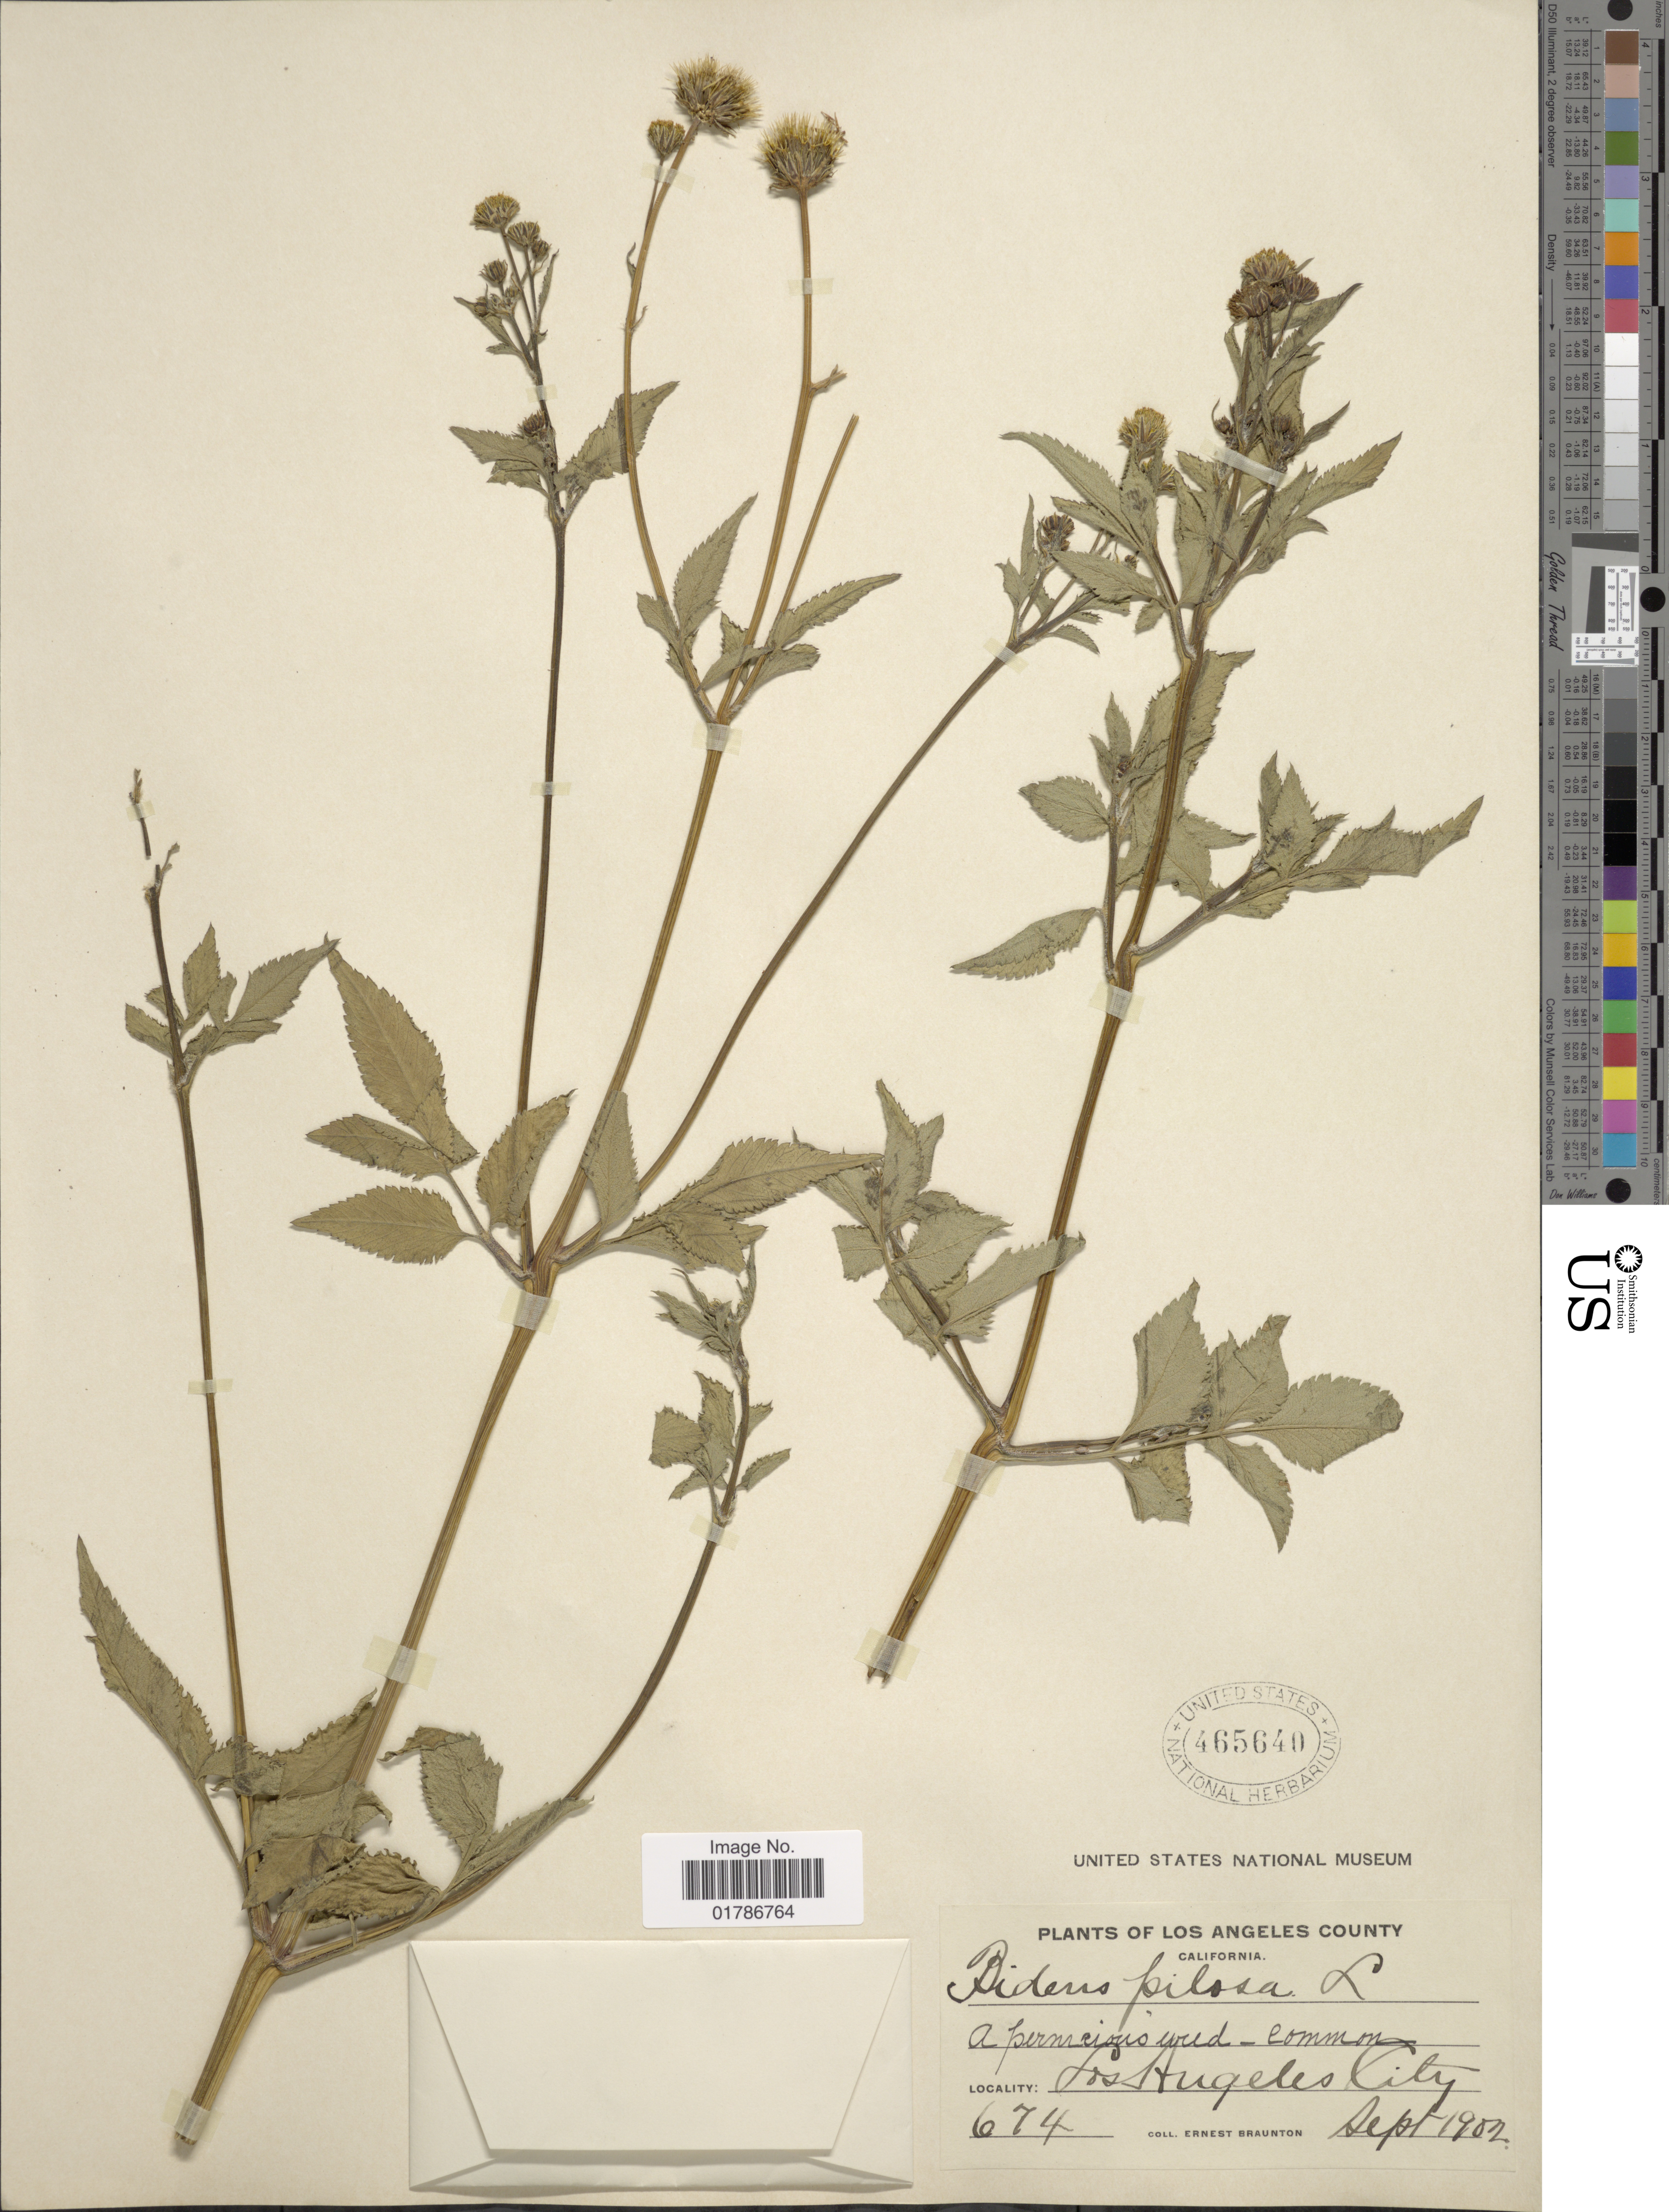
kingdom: Plantae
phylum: Tracheophyta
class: Magnoliopsida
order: Asterales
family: Asteraceae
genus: Bidens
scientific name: Bidens pilosa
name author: L.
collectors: E. Braunton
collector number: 674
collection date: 1902-09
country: United States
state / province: California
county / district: Los Angeles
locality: Los Angeles County, Los Angeles City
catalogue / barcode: US 465640